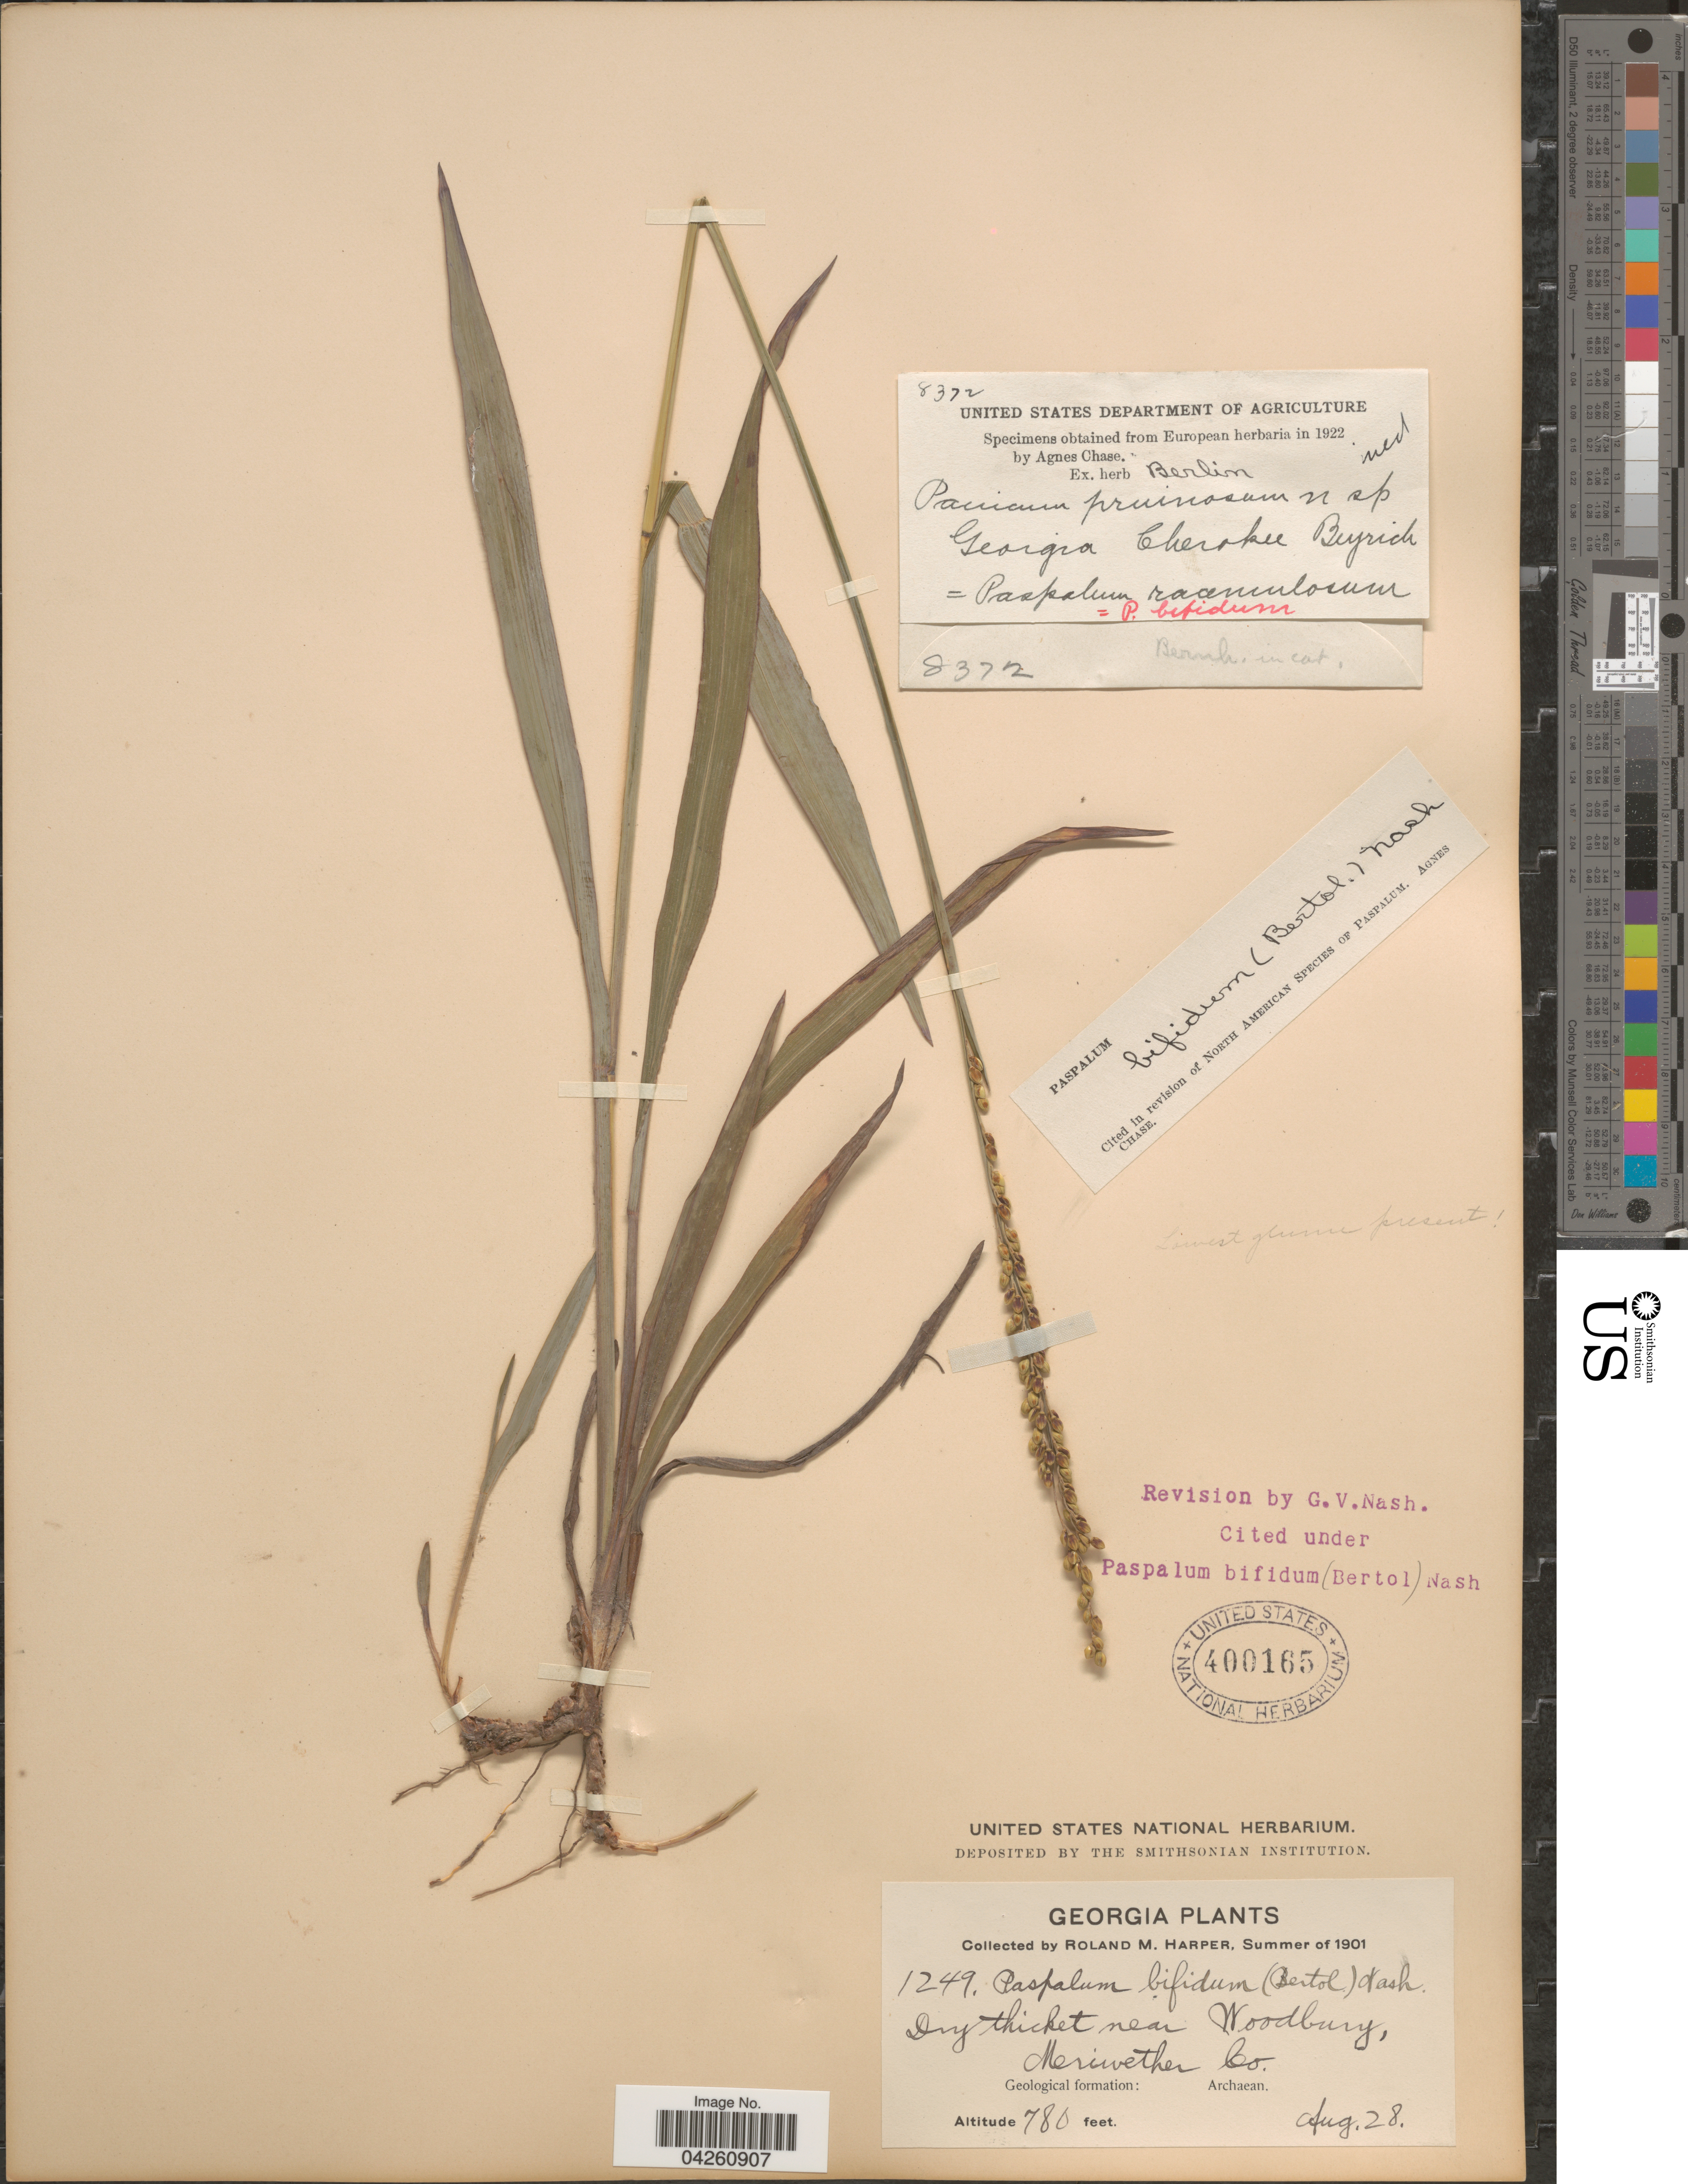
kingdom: Plantae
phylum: Tracheophyta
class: Liliopsida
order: Poales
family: Poaceae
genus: Paspalum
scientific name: Paspalum bifidum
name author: (Bertol.) Nash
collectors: R. M. Harper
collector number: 1249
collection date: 1901-08-28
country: United States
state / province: Georgia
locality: Dry thicket near Woodbury, Meriwether Co. Geological formation: Archaean.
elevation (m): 238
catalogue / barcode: US 400165